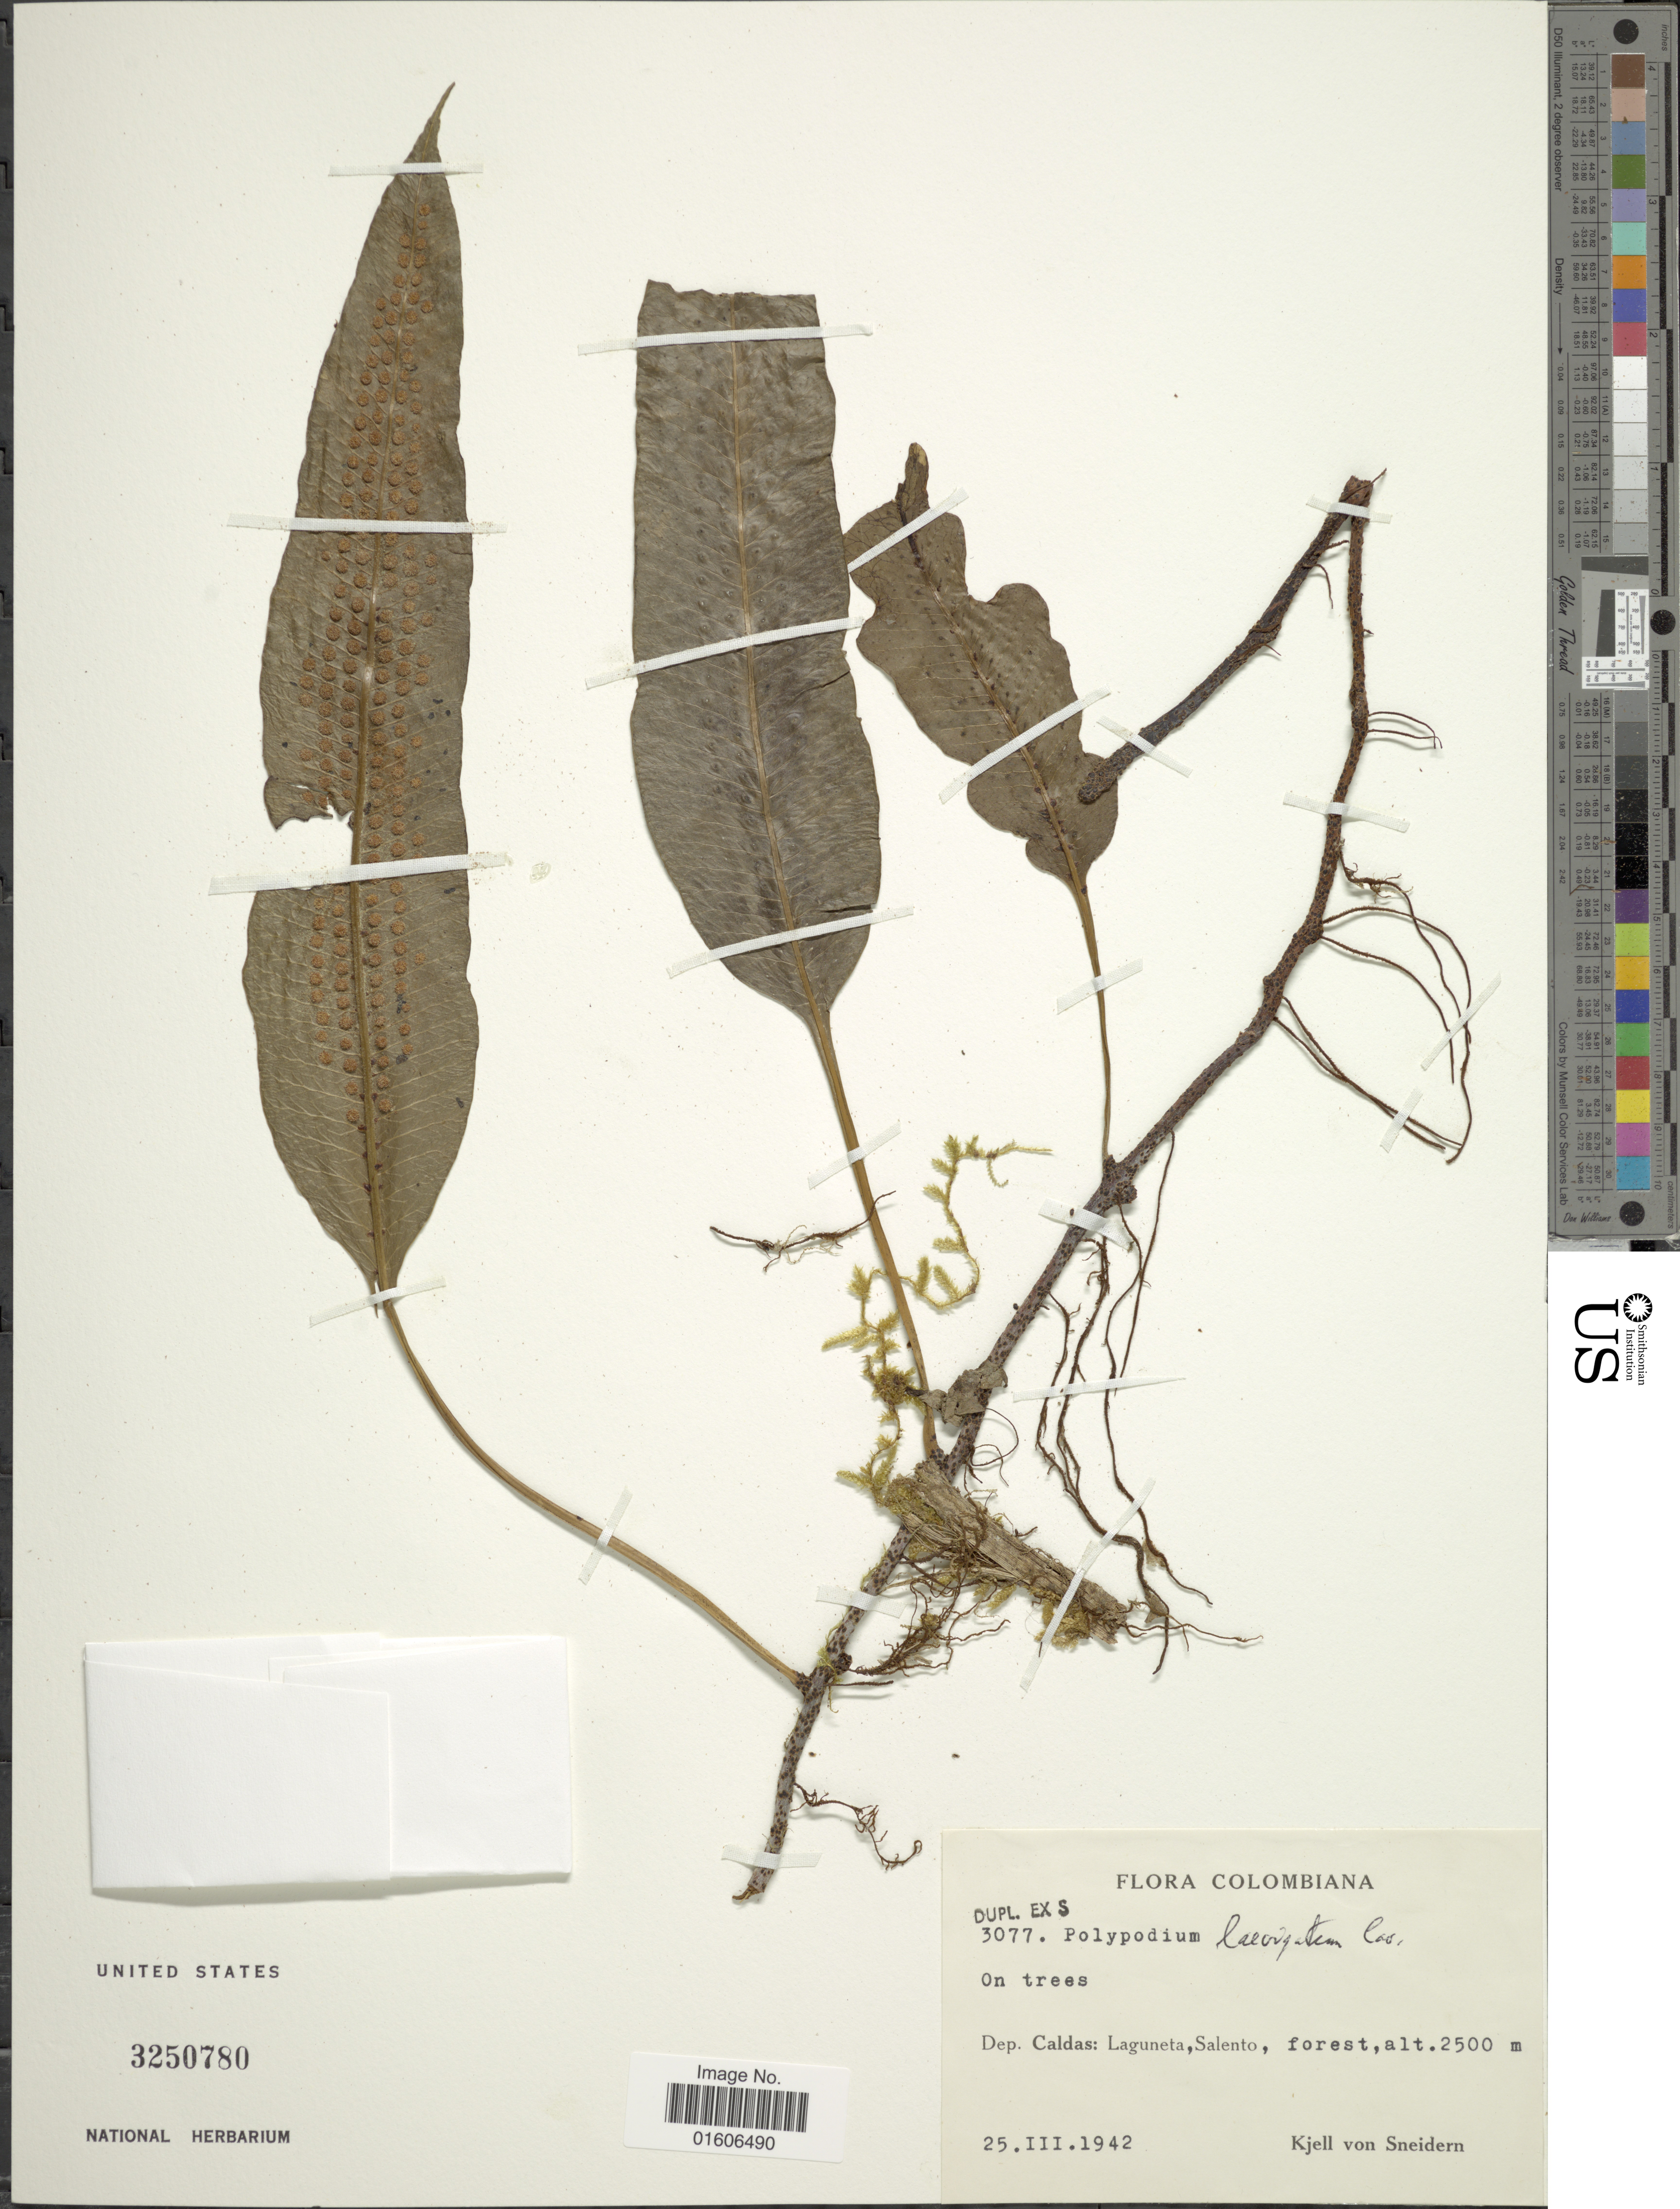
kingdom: Plantae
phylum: Tracheophyta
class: Polypodiopsida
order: Polypodiales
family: Polypodiaceae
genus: Serpocaulon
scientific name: Serpocaulon levigatum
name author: (Cav.) A.R. Sm.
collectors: K. von Sneidern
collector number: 3077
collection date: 1942-03-25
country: Colombia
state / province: Caldas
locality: Dep. Caldas: Laguneta, Salento.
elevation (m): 2500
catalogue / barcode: US 3250780